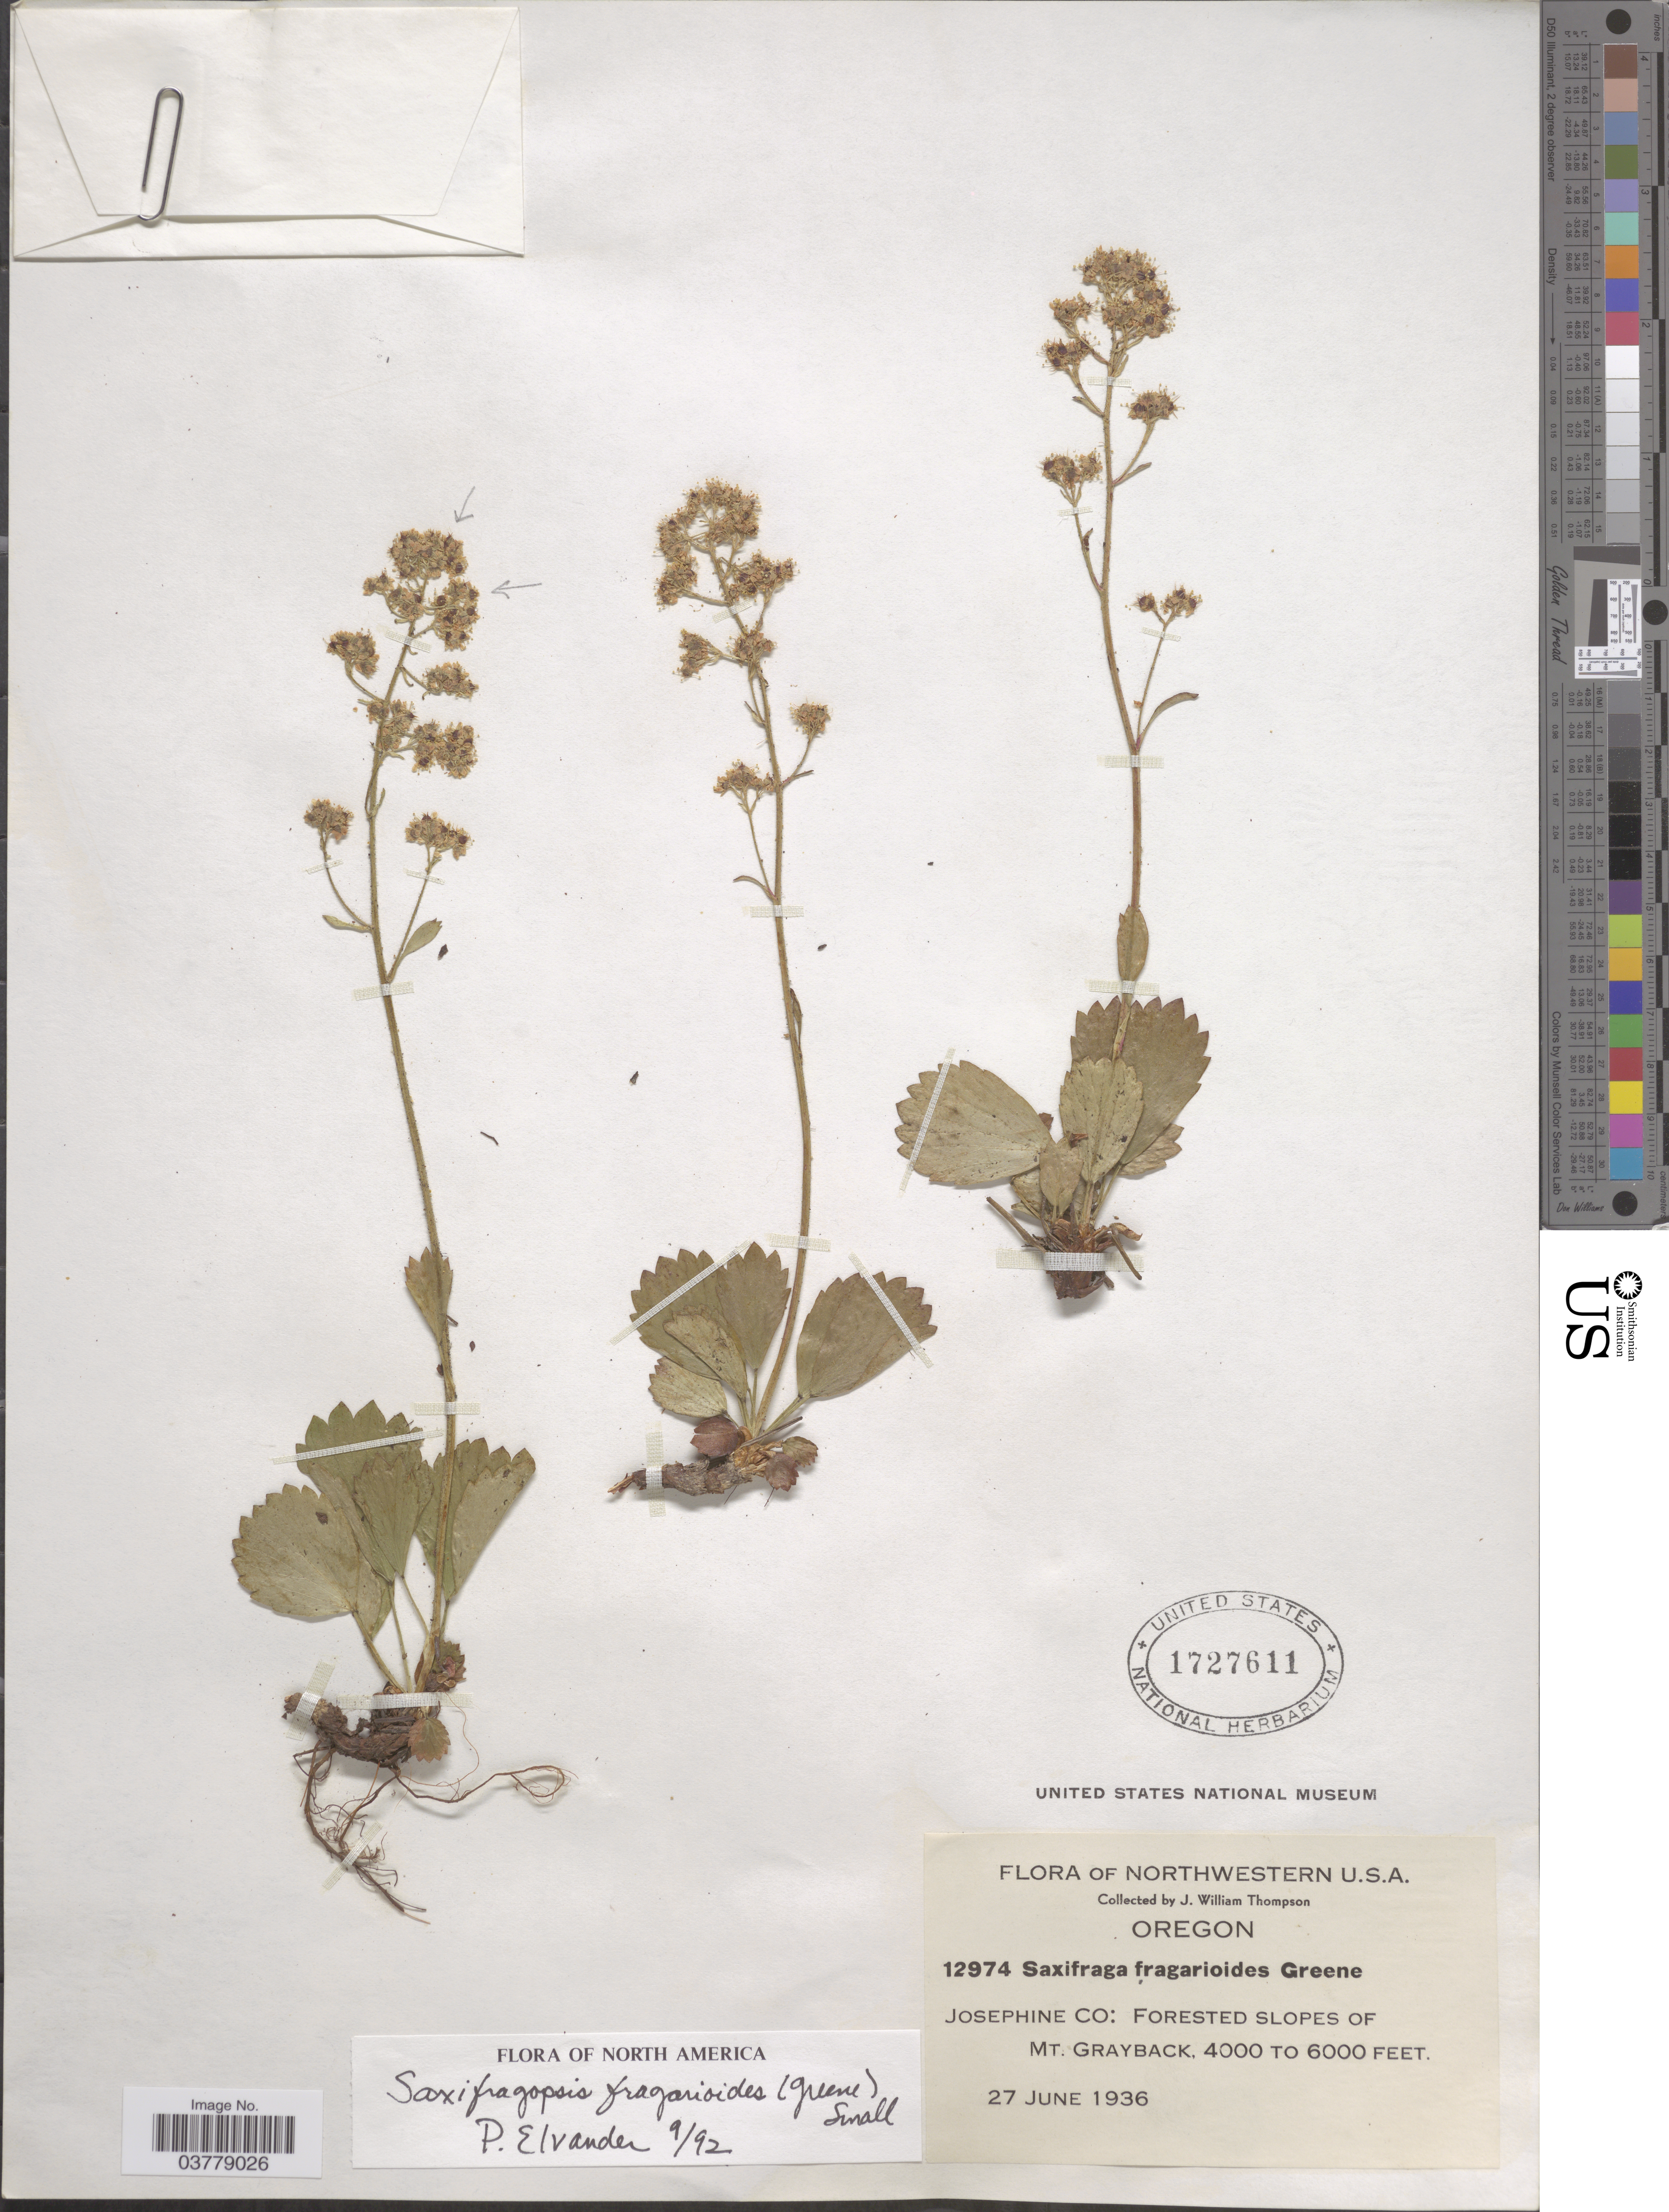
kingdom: Plantae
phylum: Tracheophyta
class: Magnoliopsida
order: Saxifragales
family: Saxifragaceae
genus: Saxifraga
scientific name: Saxifraga fragarioides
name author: Greene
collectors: J. W. Thompson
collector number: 12974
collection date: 1936-06-27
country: United States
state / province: Oregon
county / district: Josephine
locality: Northwestern U.S.A. Josephine Co: Forested slopes of Mt. Grayback.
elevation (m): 1219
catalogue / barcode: US 1727611